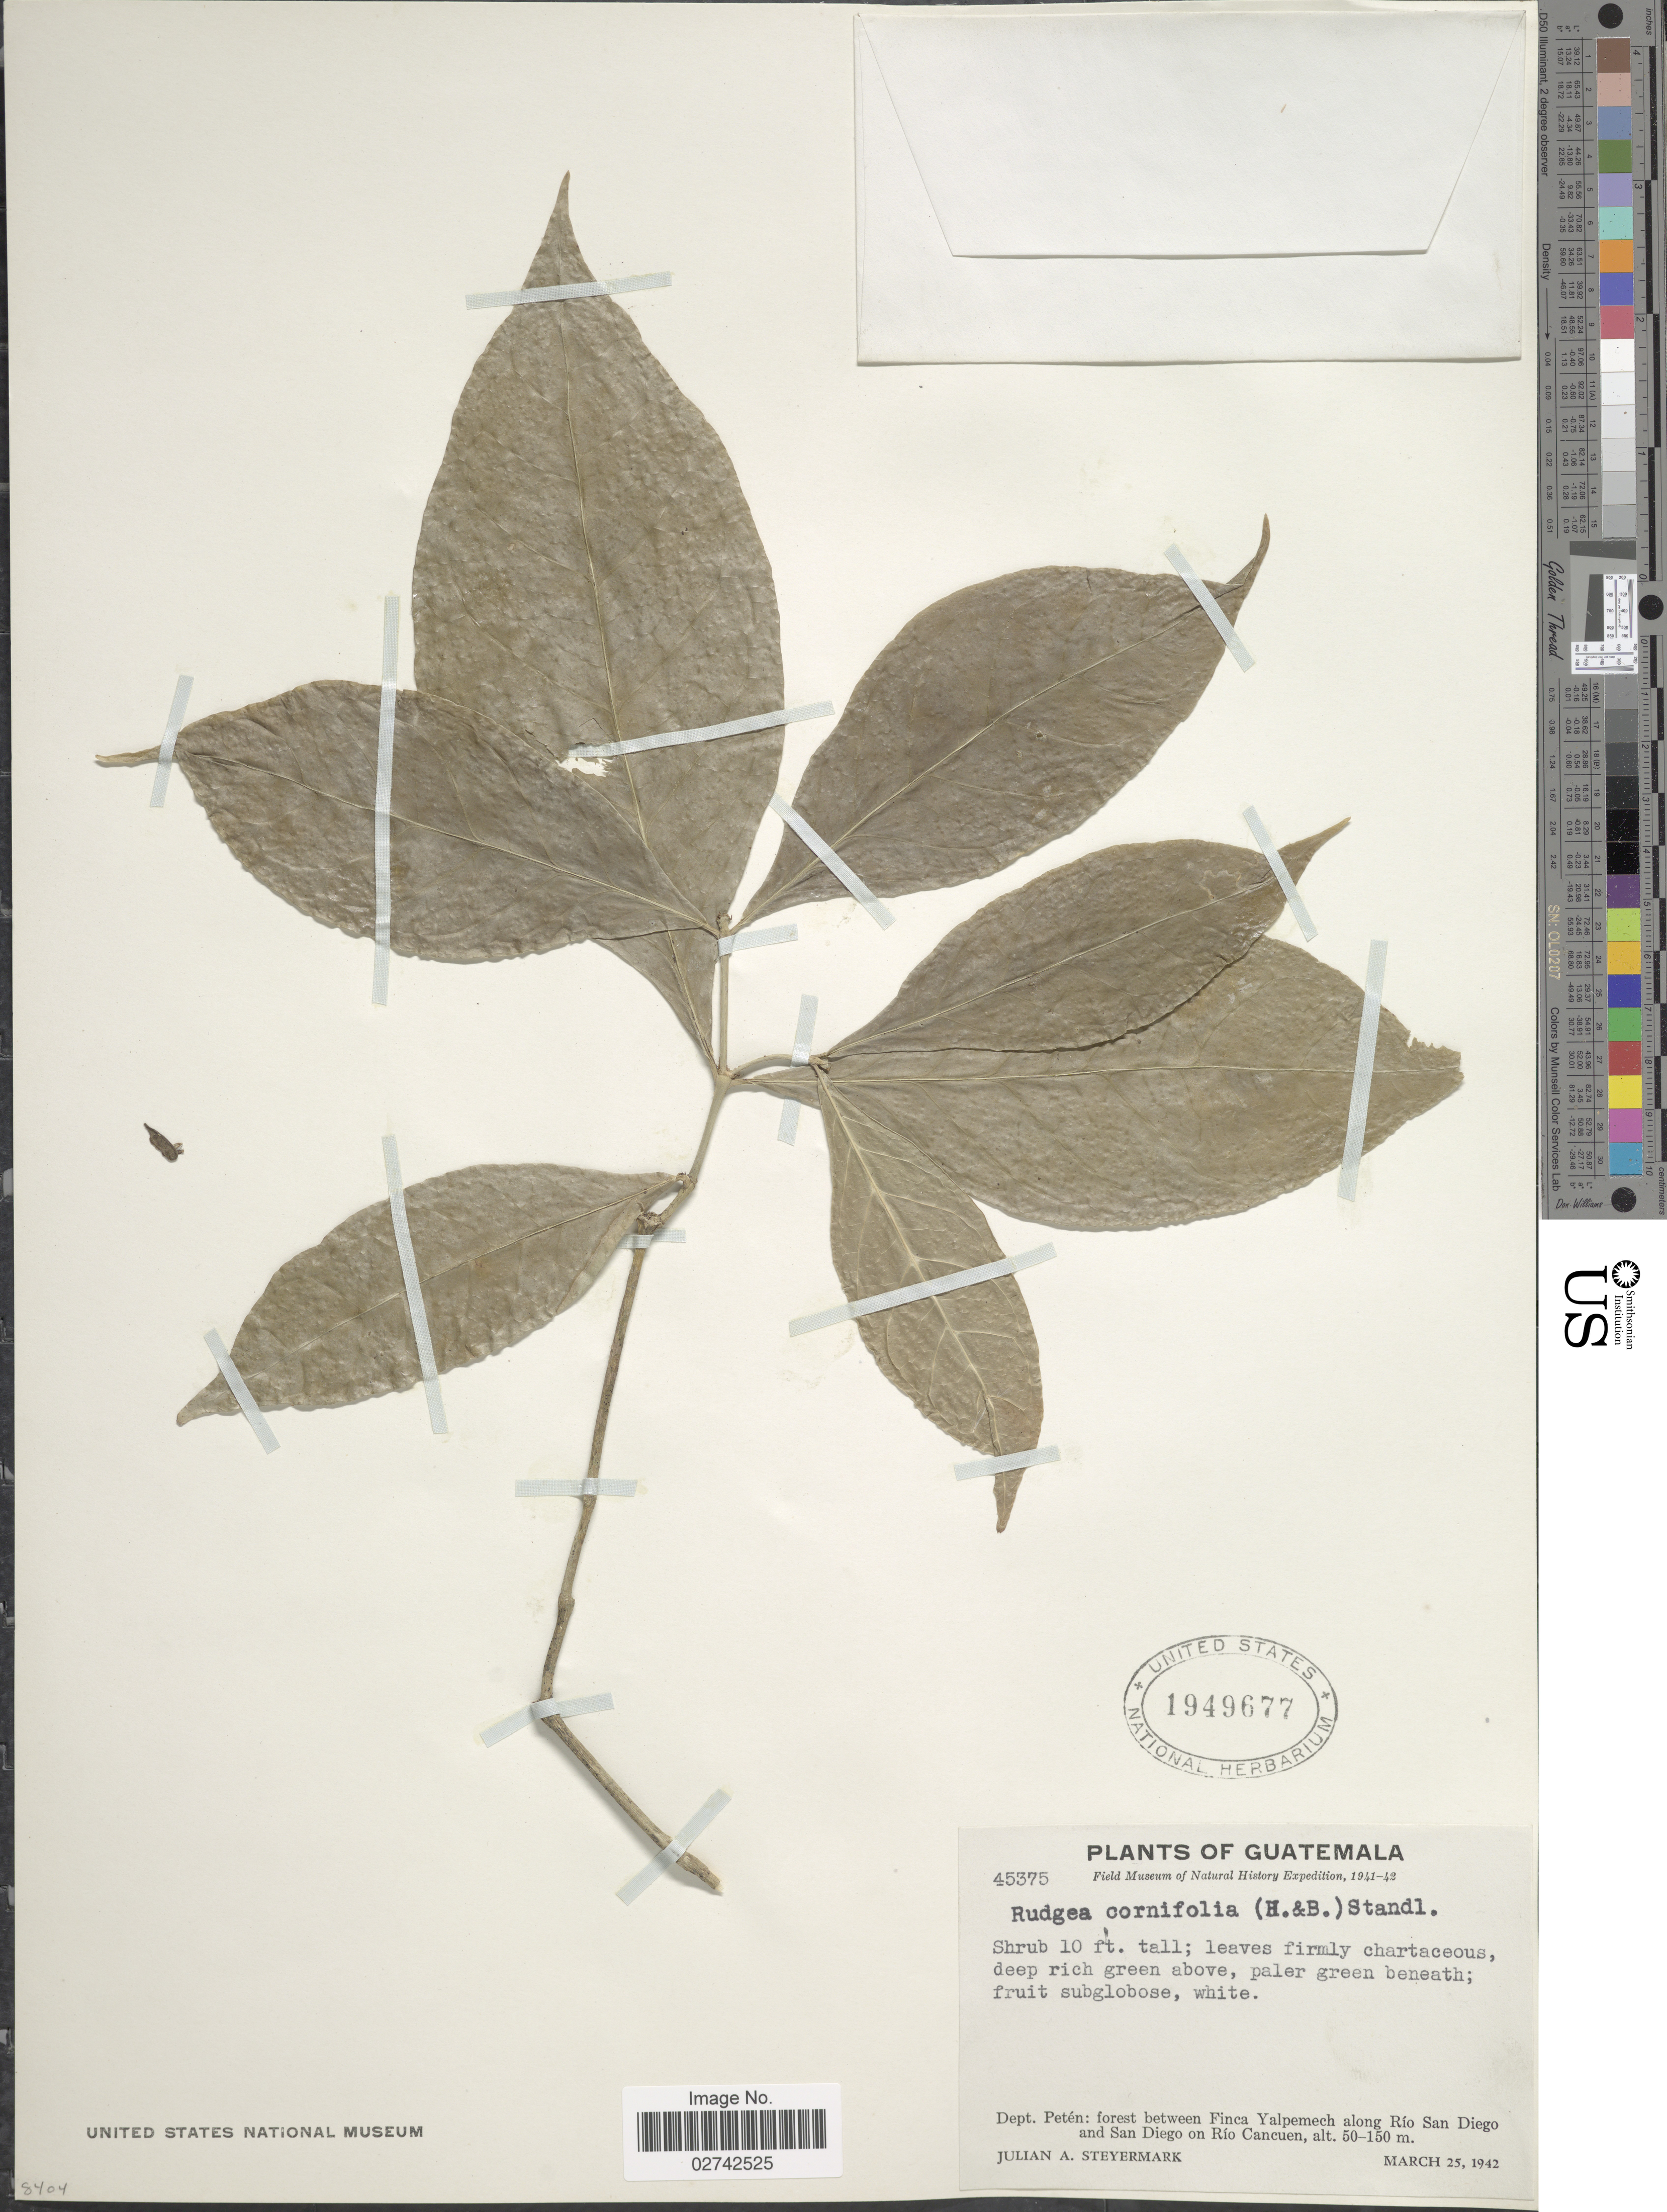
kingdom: Plantae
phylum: Tracheophyta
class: Magnoliopsida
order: Gentianales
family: Rubiaceae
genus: Rudgea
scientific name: Rudgea cornifolia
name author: (Kunth ex Roem. & Schult.) Standl.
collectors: J. Steyermark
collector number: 45375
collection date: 1942-03-25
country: Guatemala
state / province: El Petén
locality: Dept. Peten: forest between Finca Yalpemech along Rio San Diego and San Diego on Rio Cancuen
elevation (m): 50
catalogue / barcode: US 1949677